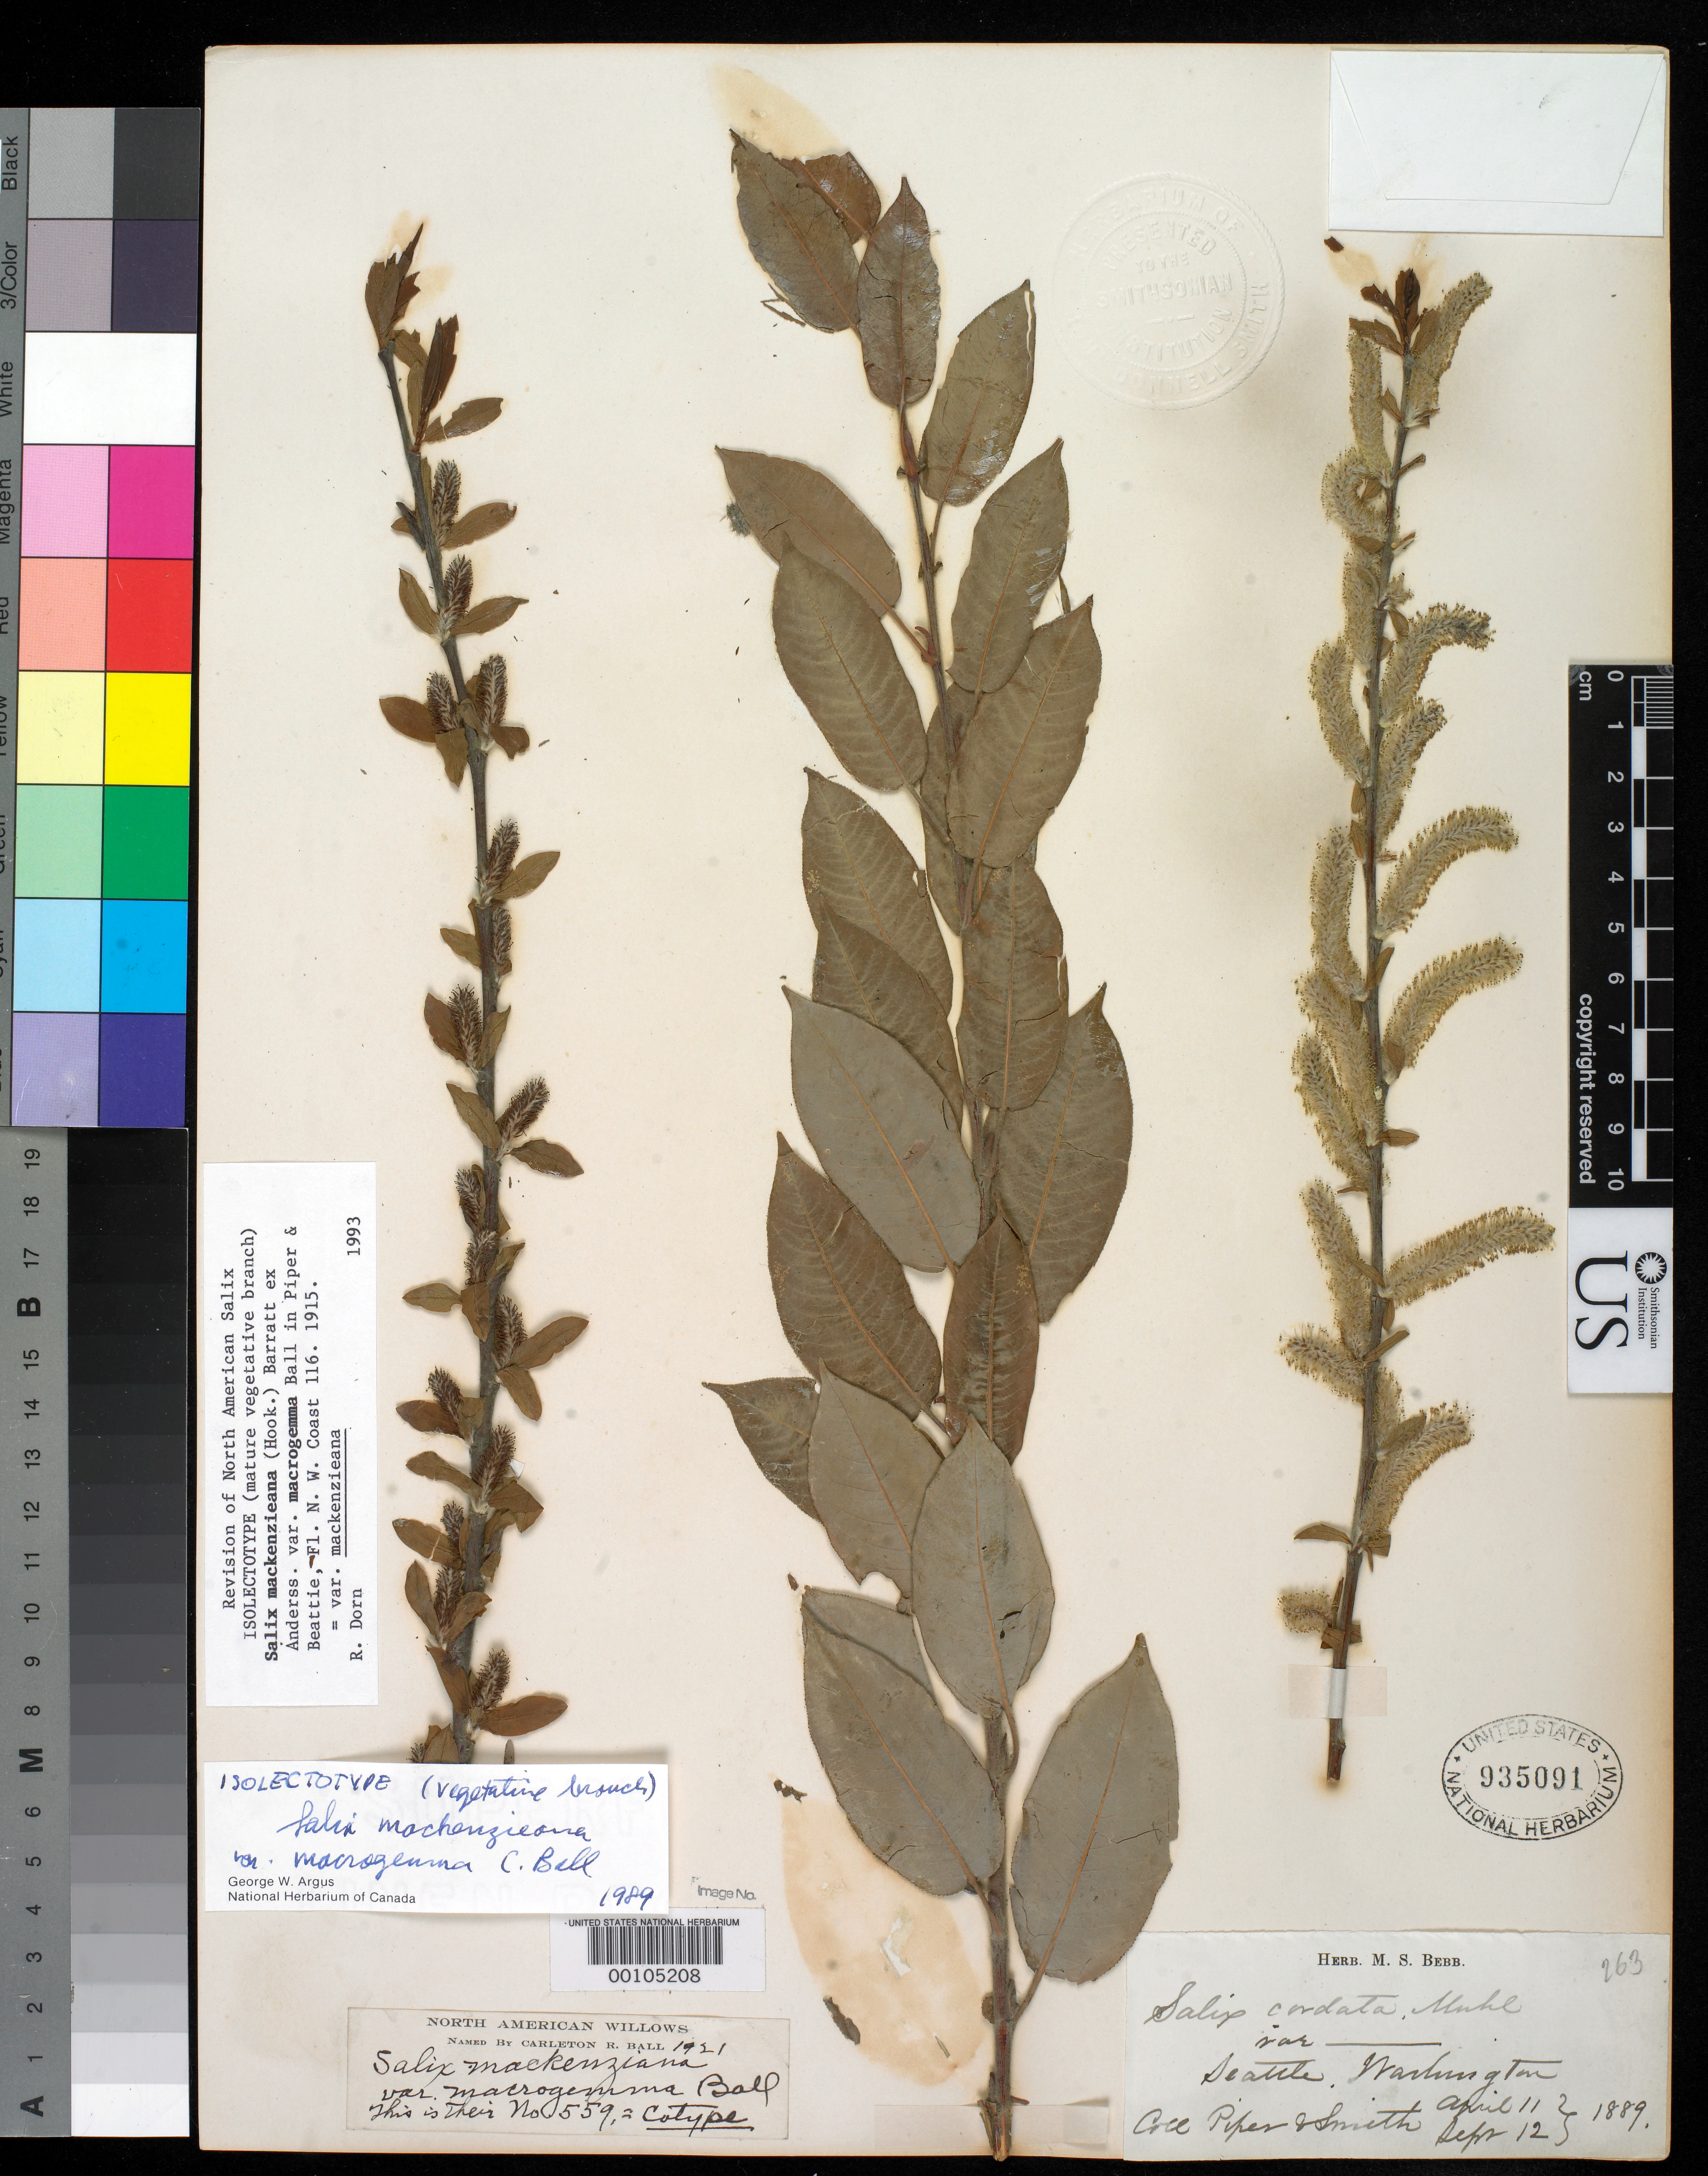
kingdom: Plantae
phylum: Tracheophyta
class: Magnoliopsida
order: Malpighiales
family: Salicaceae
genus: Salix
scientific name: Salix mackenzieana var. macrogemma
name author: C.R. Ball in Piper & Beattie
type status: Isolectotype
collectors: C. V. Piper & E. C. Smith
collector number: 559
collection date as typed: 11 Apr 1889 to 12 Sep 1889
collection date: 1889-04-11/1889-09-12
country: United States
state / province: Washington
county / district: King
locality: Seattle.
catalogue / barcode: US 935091